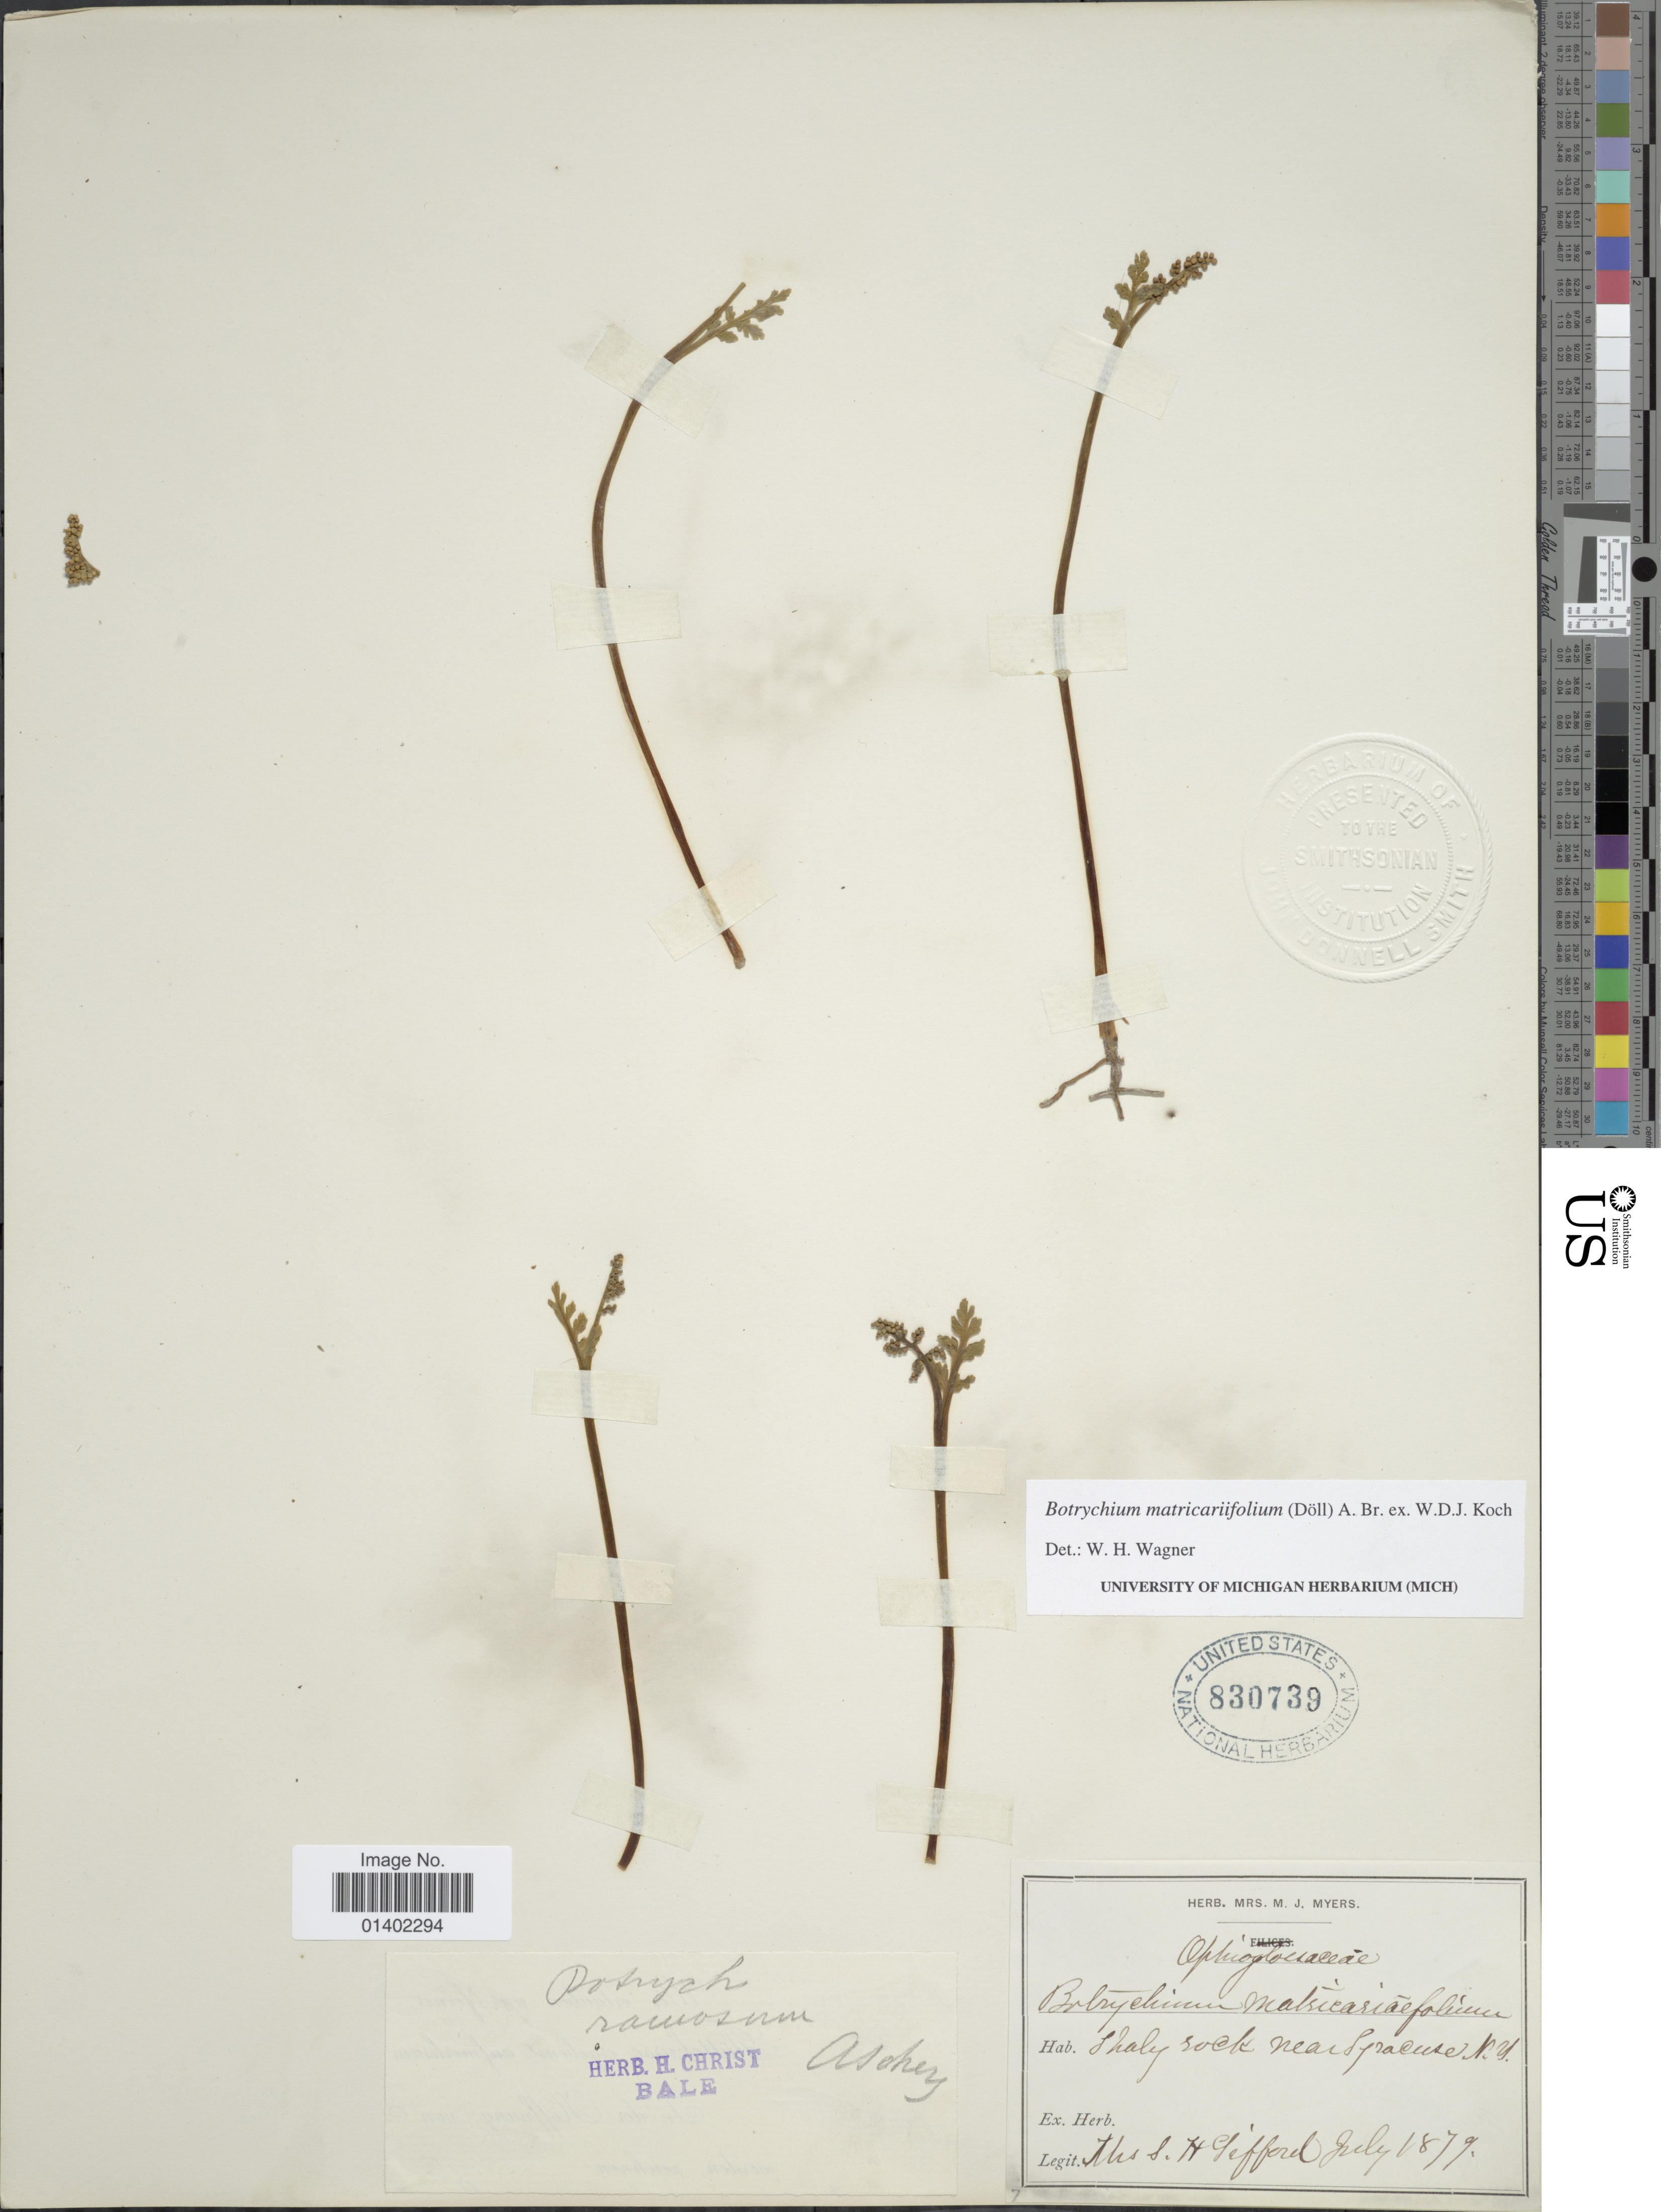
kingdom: Plantae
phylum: Tracheophyta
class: Polypodiopsida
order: Ophioglossales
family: Ophioglossaceae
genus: Botrychium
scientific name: Botrychium matricariifolium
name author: (A. Braun ex Dowell) A. Braun ex Koch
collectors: S. Clifford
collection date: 1879-07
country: United States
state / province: New York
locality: Shady rock near Syracuse.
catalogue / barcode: US 830739